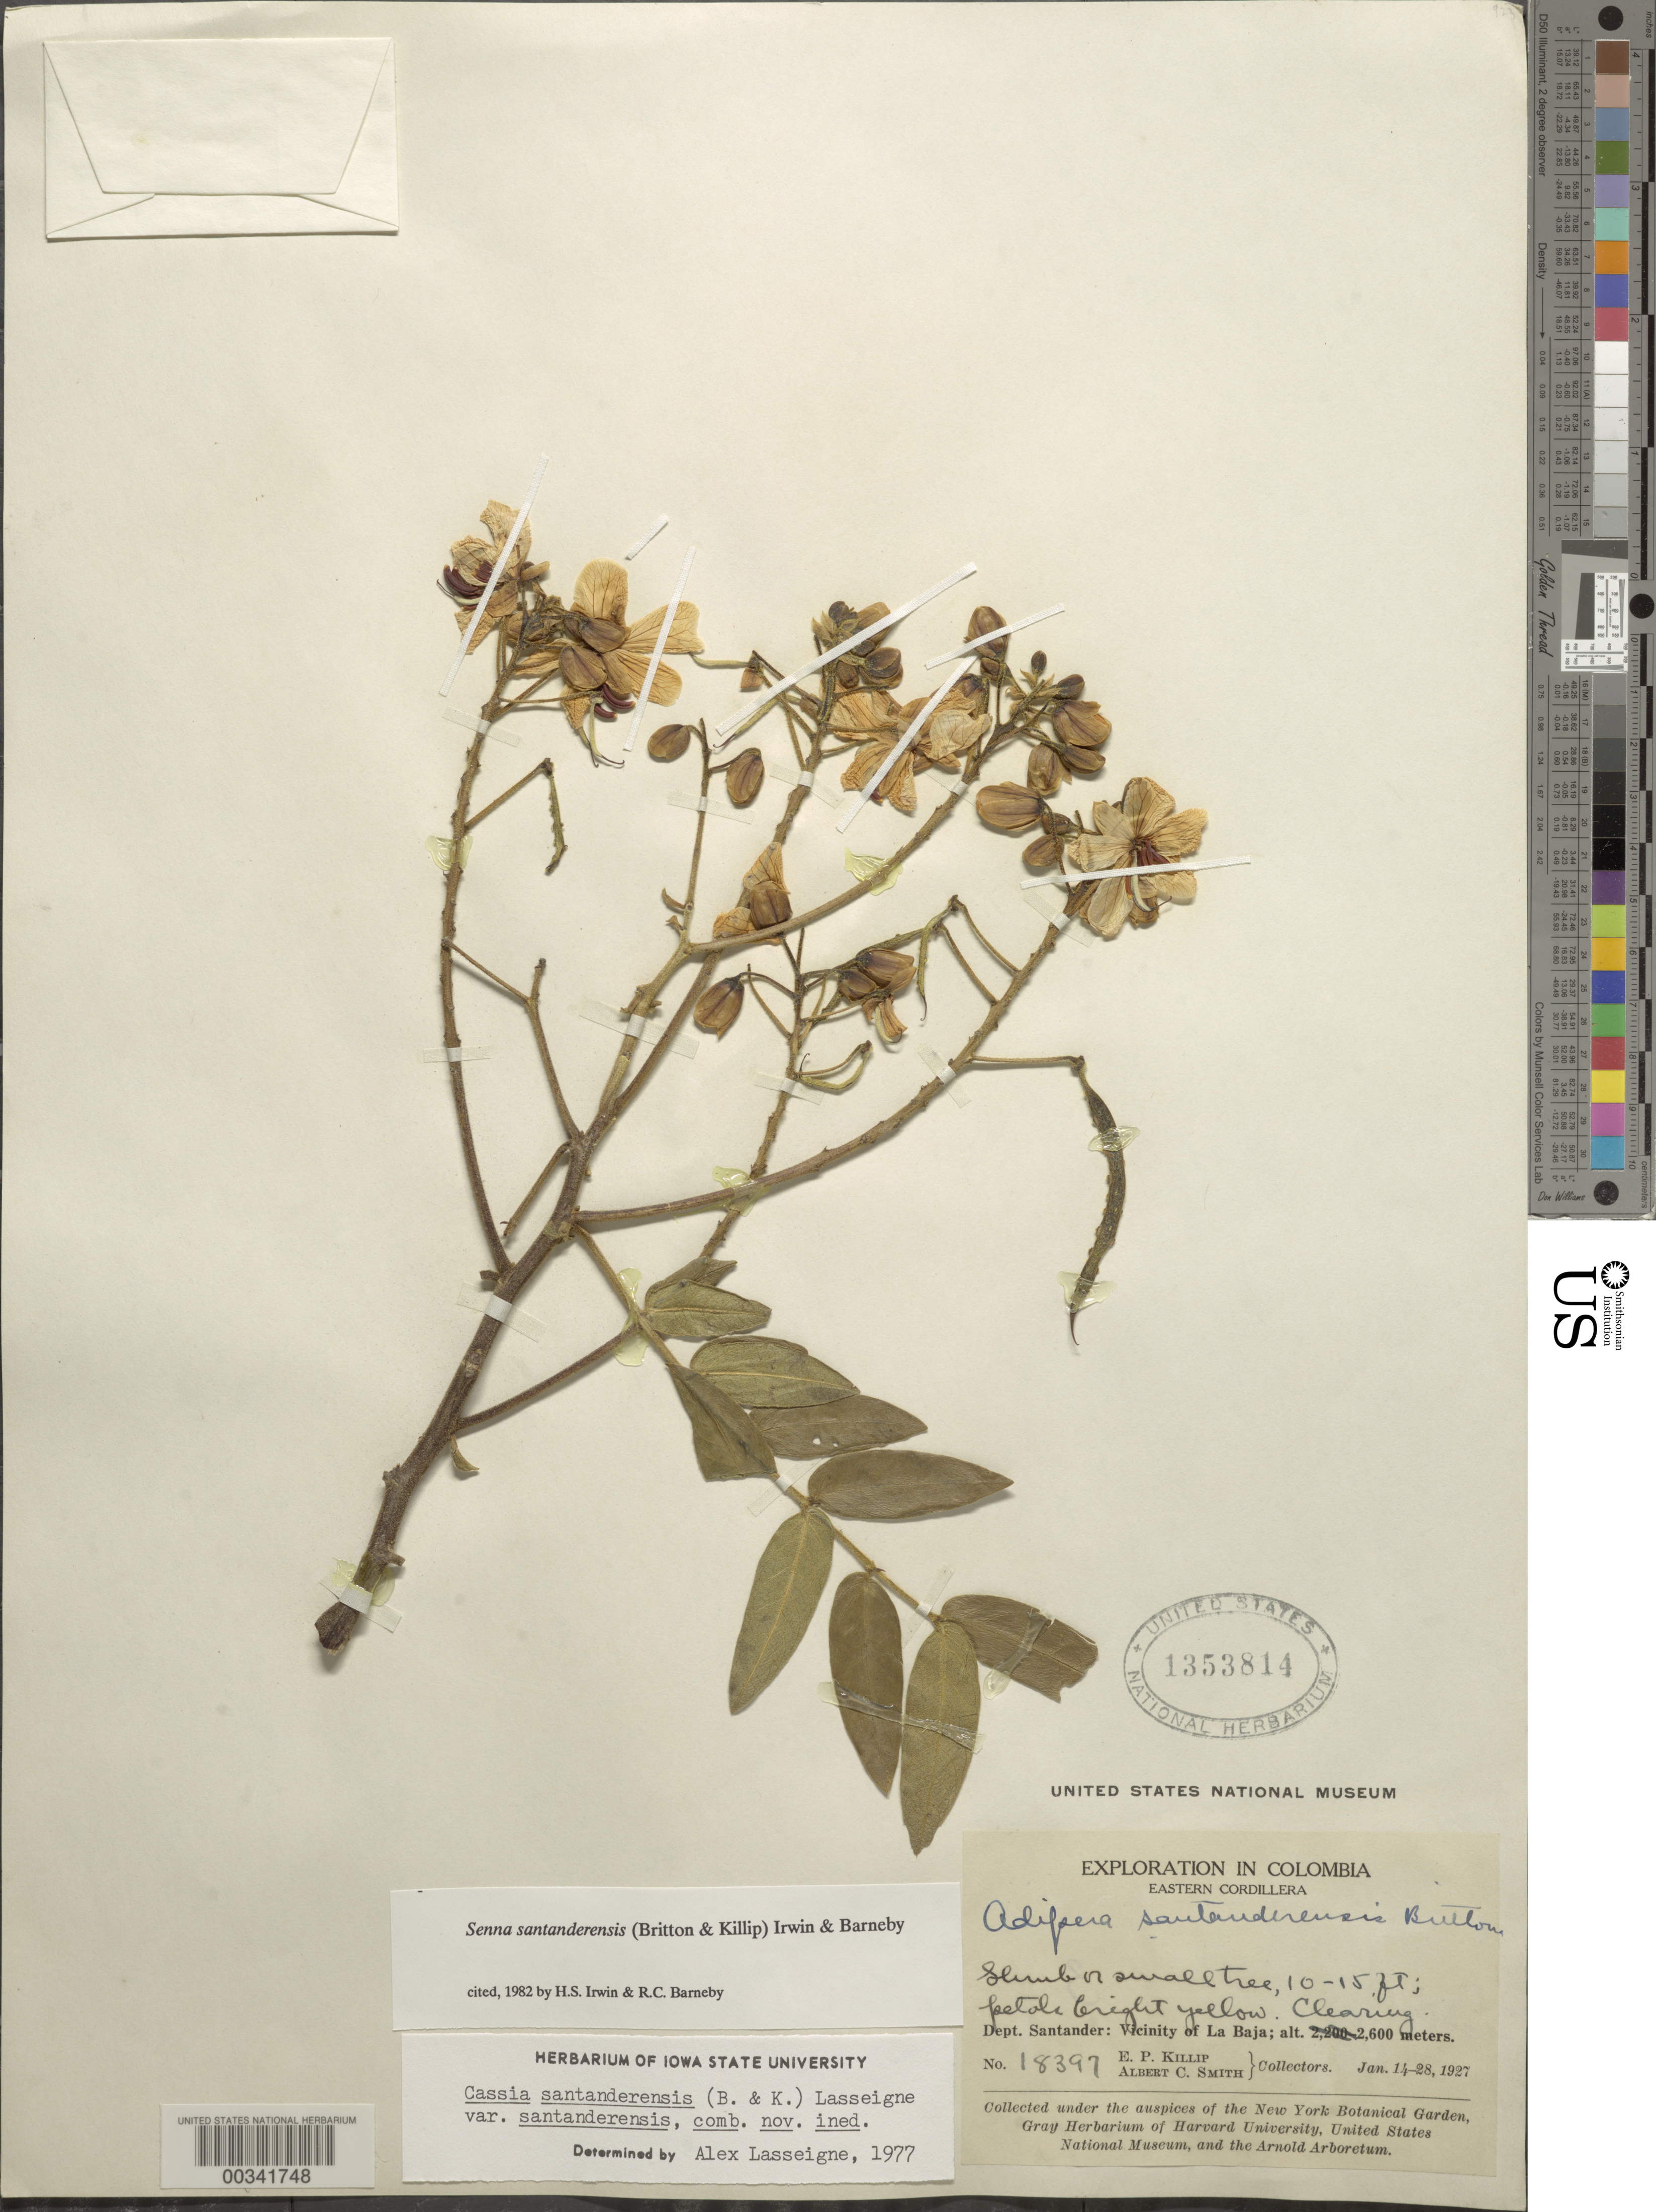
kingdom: Plantae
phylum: Tracheophyta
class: Magnoliopsida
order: Fabales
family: Fabaceae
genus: Senna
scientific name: Senna santanderensis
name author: (Britton & Killip) H.S. Irwin & Barneby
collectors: E. P. Killip & A. C. Smith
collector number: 18397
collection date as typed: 14 Jan 1927 to 28 Jan 1927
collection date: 1927-01-14/1927-01-28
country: Colombia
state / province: Santander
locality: Vicinity of la Baja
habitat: Clearing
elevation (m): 2600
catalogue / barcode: US 1353814